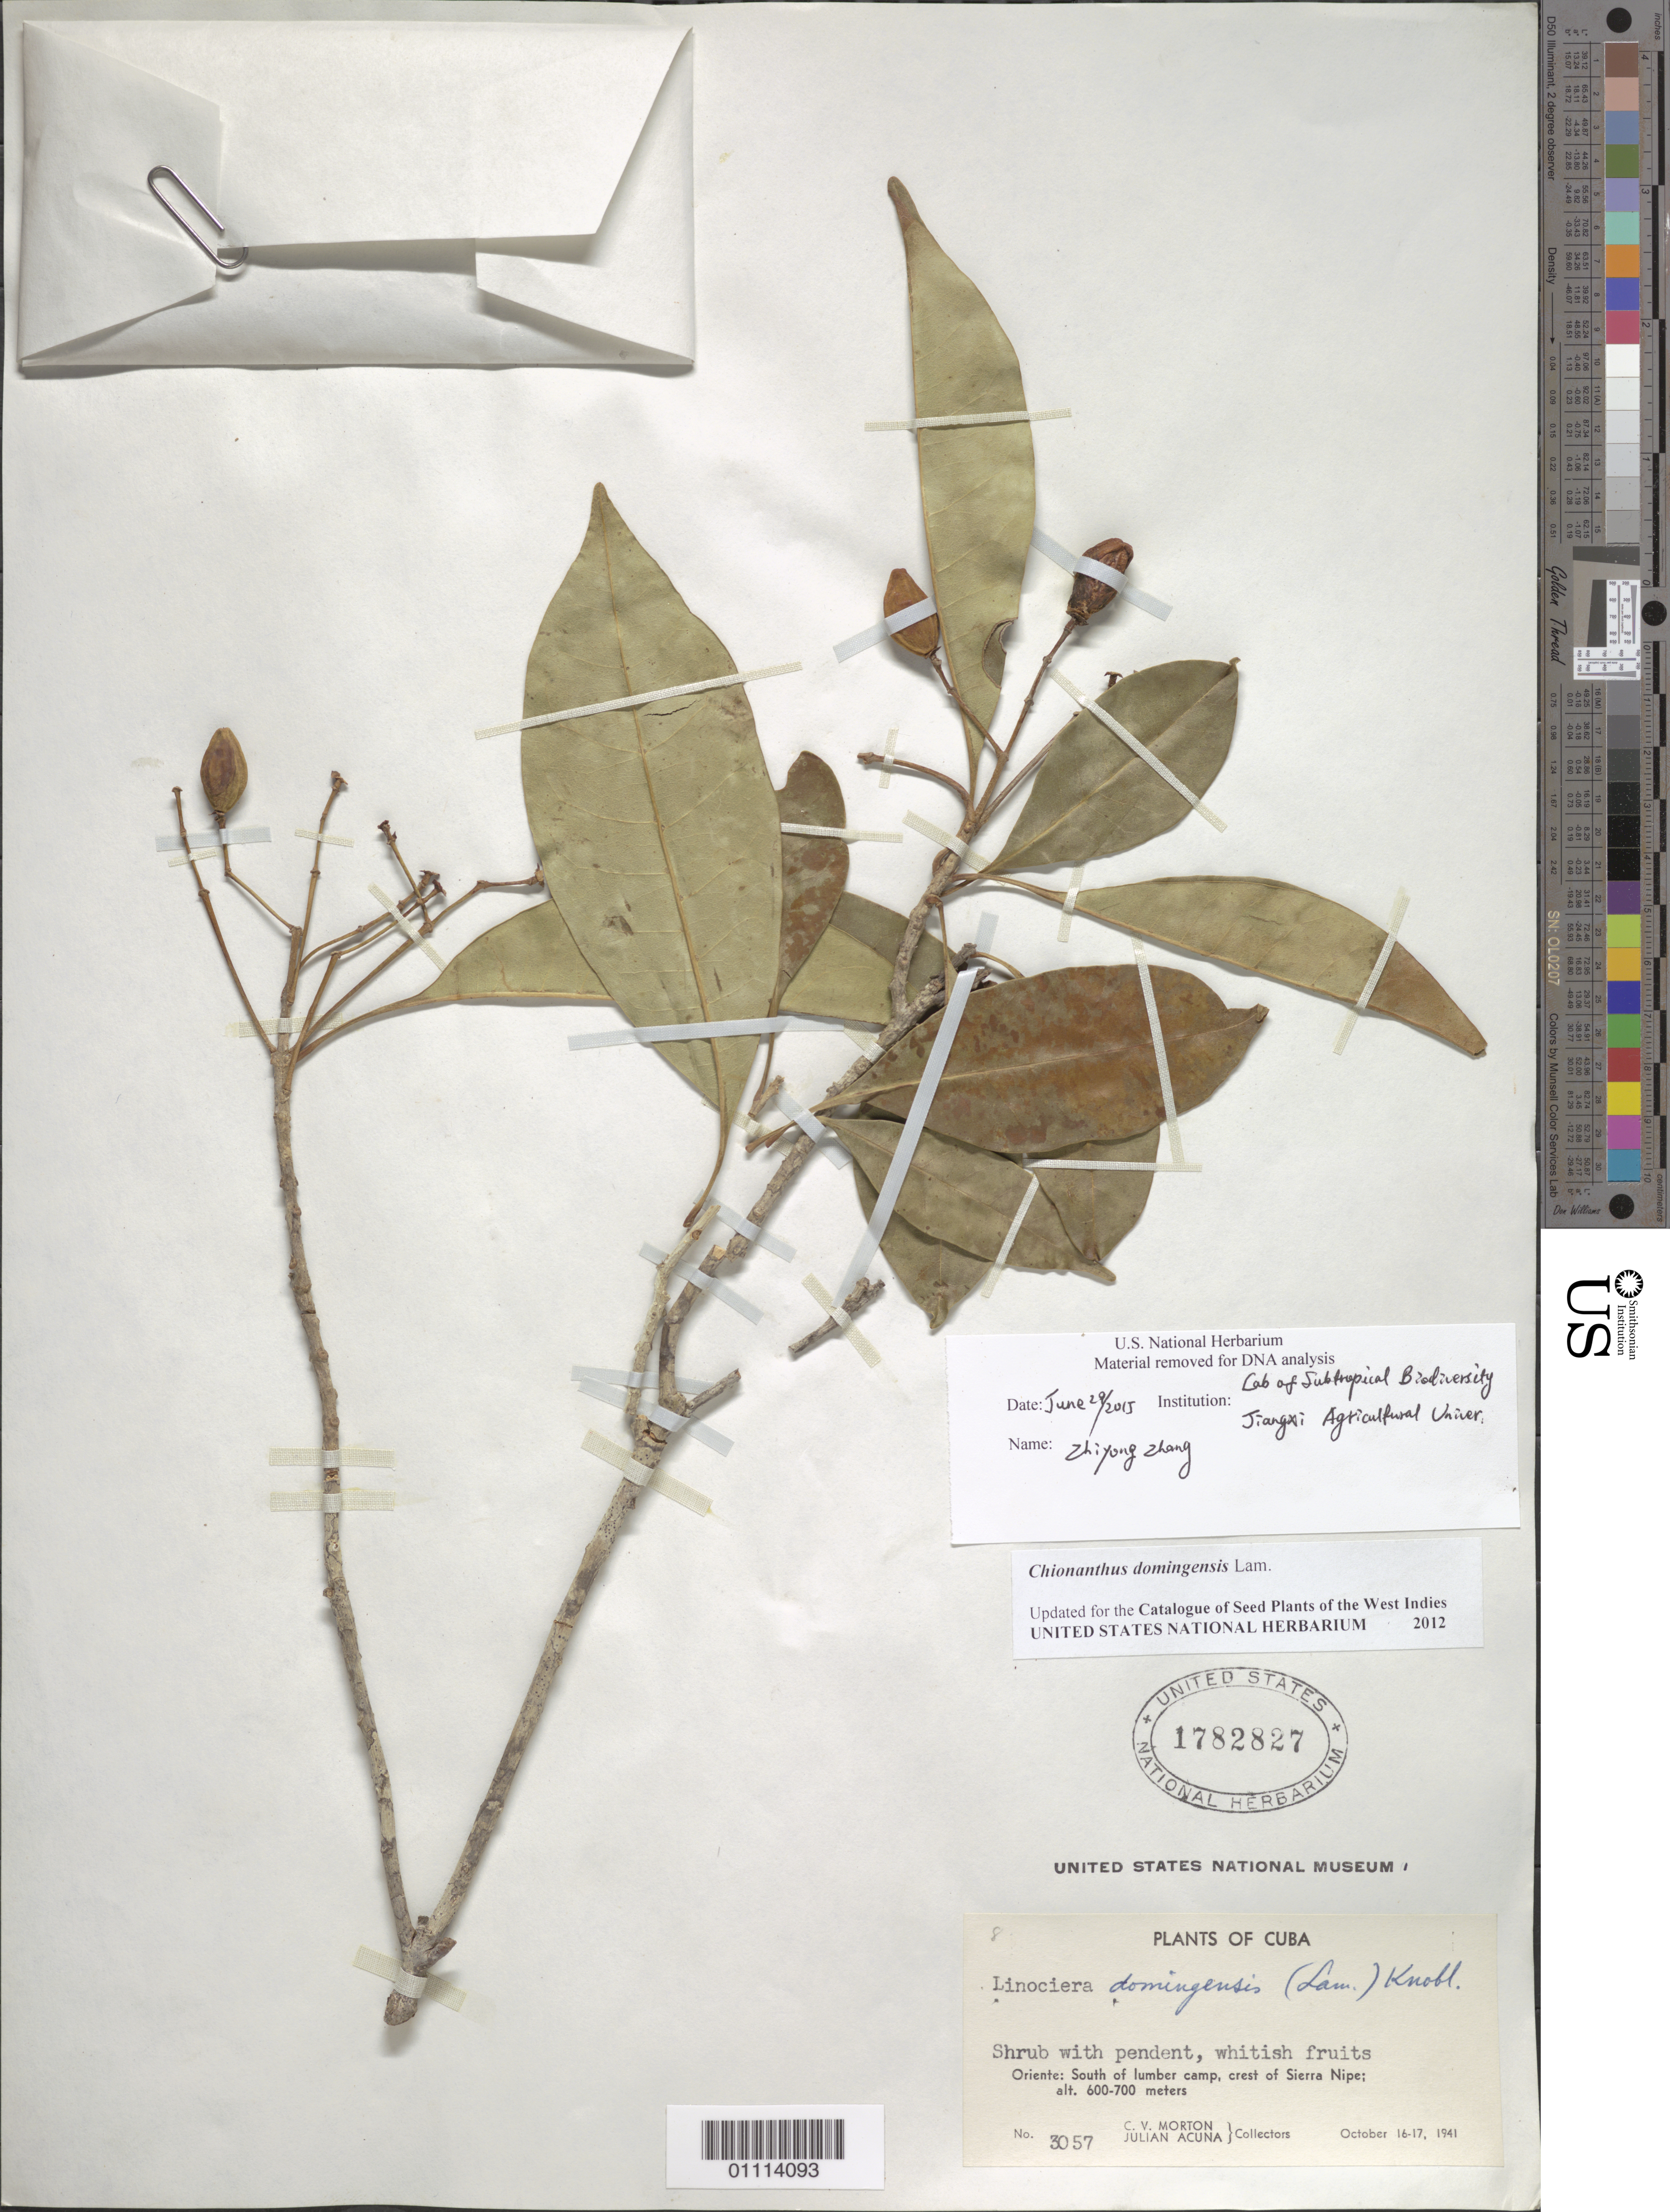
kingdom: Plantae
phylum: Tracheophyta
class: Magnoliopsida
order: Lamiales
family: Oleaceae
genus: Linociera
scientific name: Linociera domingensis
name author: (Lam.) Knobl.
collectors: C. V. Morton & J. Acuña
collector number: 3057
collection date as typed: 16 Oct 1941 to 17 Oct 1941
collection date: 1941-10-16/1941-10-17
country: Cuba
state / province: Holguín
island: Cuba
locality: Oriente: S of lumber camp, crest of Sierra Nipe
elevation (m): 600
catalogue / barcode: US 1782827